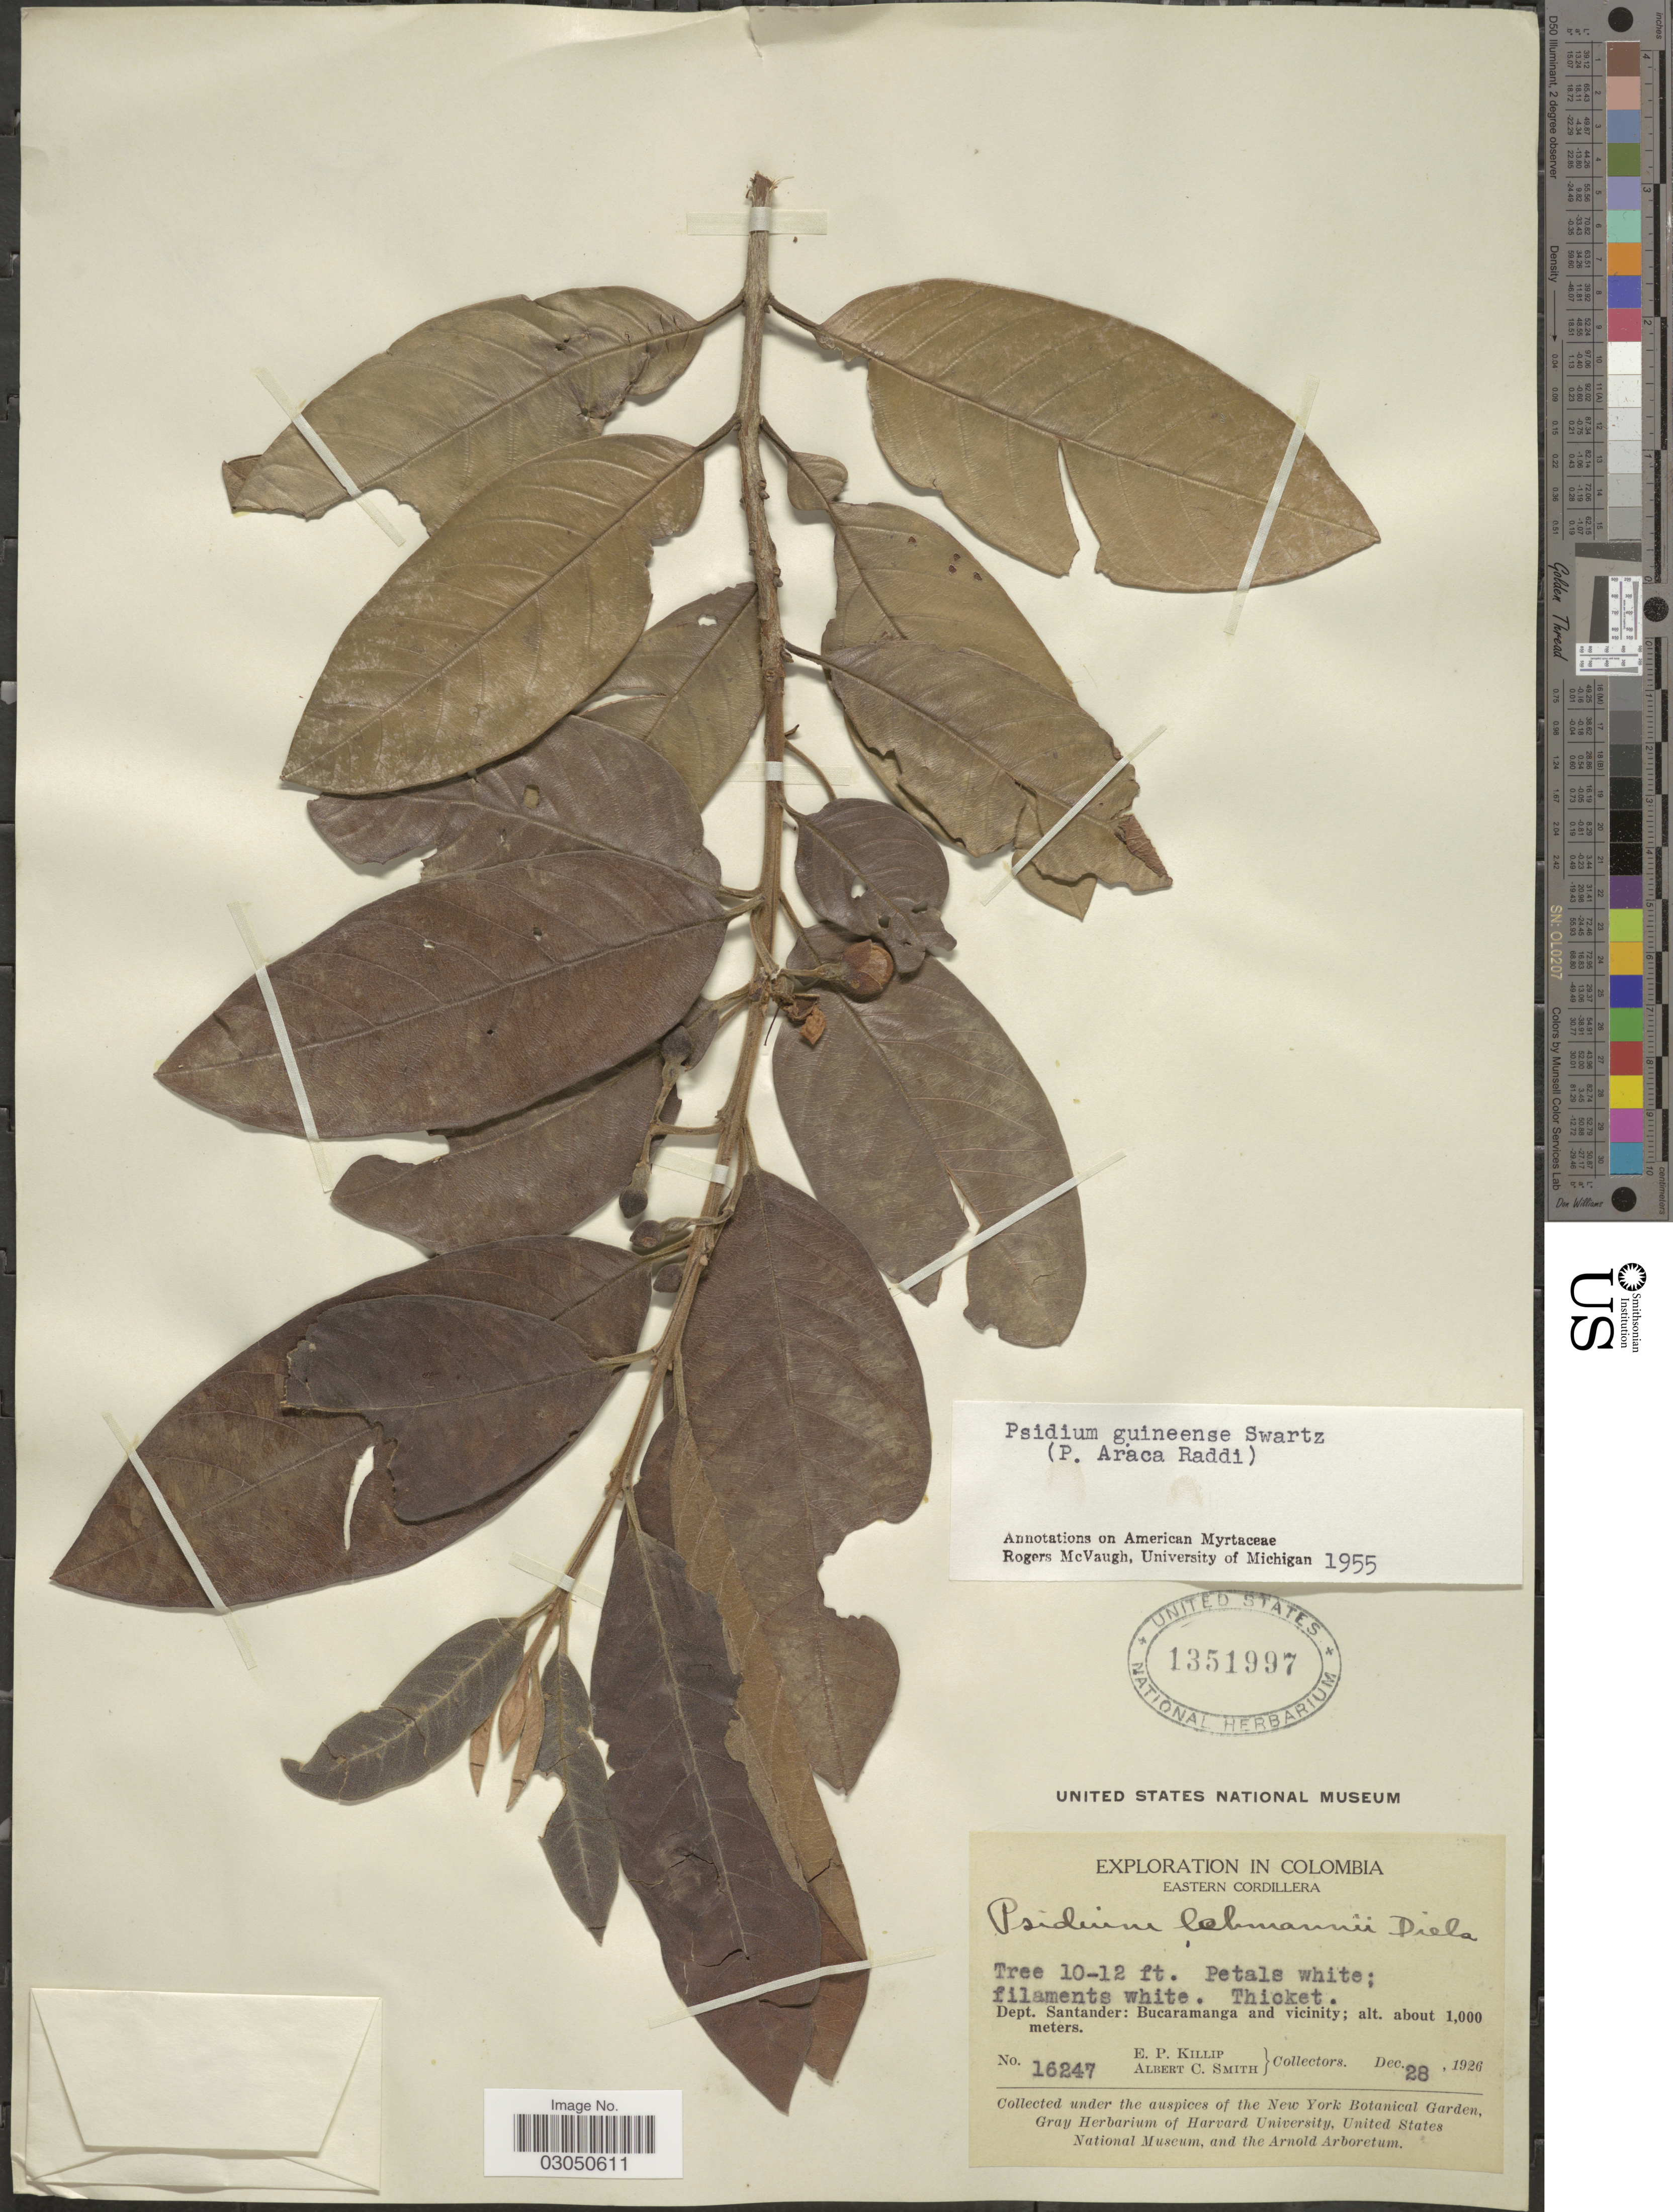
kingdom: Plantae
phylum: Tracheophyta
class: Magnoliopsida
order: Myrtales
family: Myrtaceae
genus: Psidium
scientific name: Psidium guineense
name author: Sw.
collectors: E. P. Killip & A. C. Smith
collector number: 16247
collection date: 1926-12-28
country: Colombia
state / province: Santander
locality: Eastern Cordillera. Dept. Santander: Bucaramanga and vicinity.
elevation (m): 1000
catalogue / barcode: US 1351997